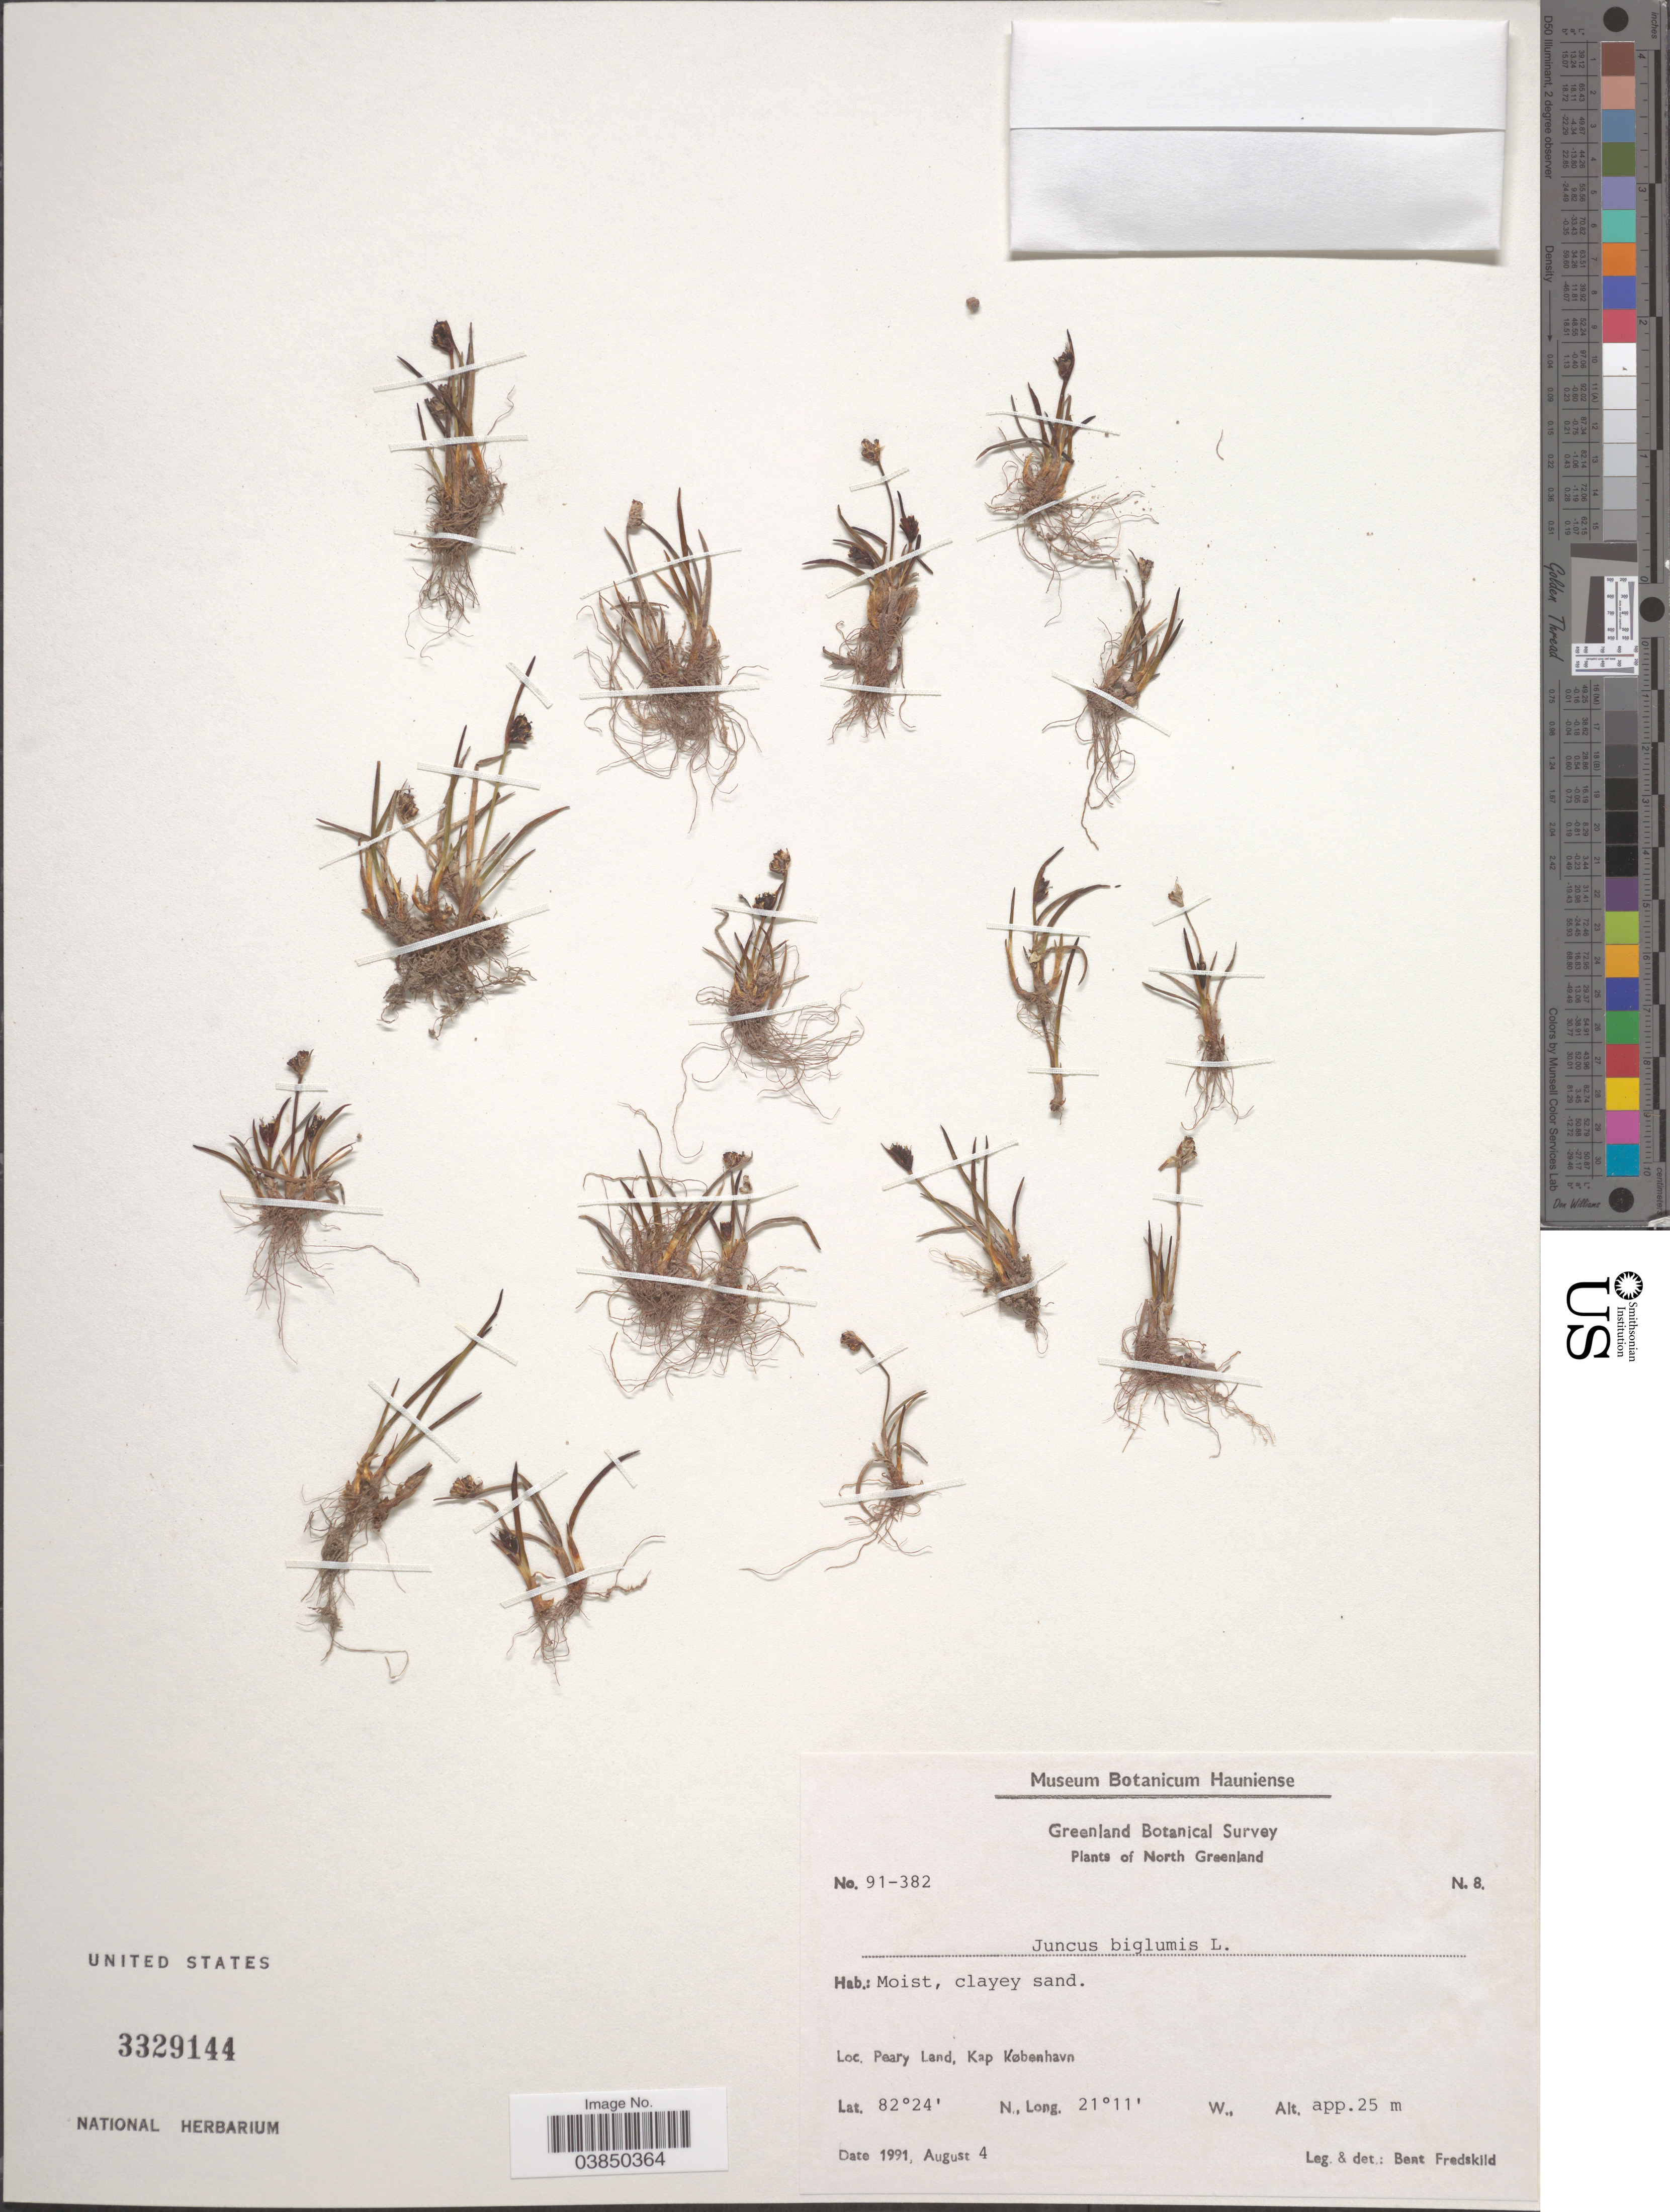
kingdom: Plantae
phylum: Tracheophyta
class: Liliopsida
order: Poales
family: Juncaceae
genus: Juncus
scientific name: Juncus biglumis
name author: L.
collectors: B. Fredskild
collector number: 91-382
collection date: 1991-08-04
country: Greenland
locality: North Greenland. Peary Land, Kap Københaven.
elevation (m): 25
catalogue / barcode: US 3329144